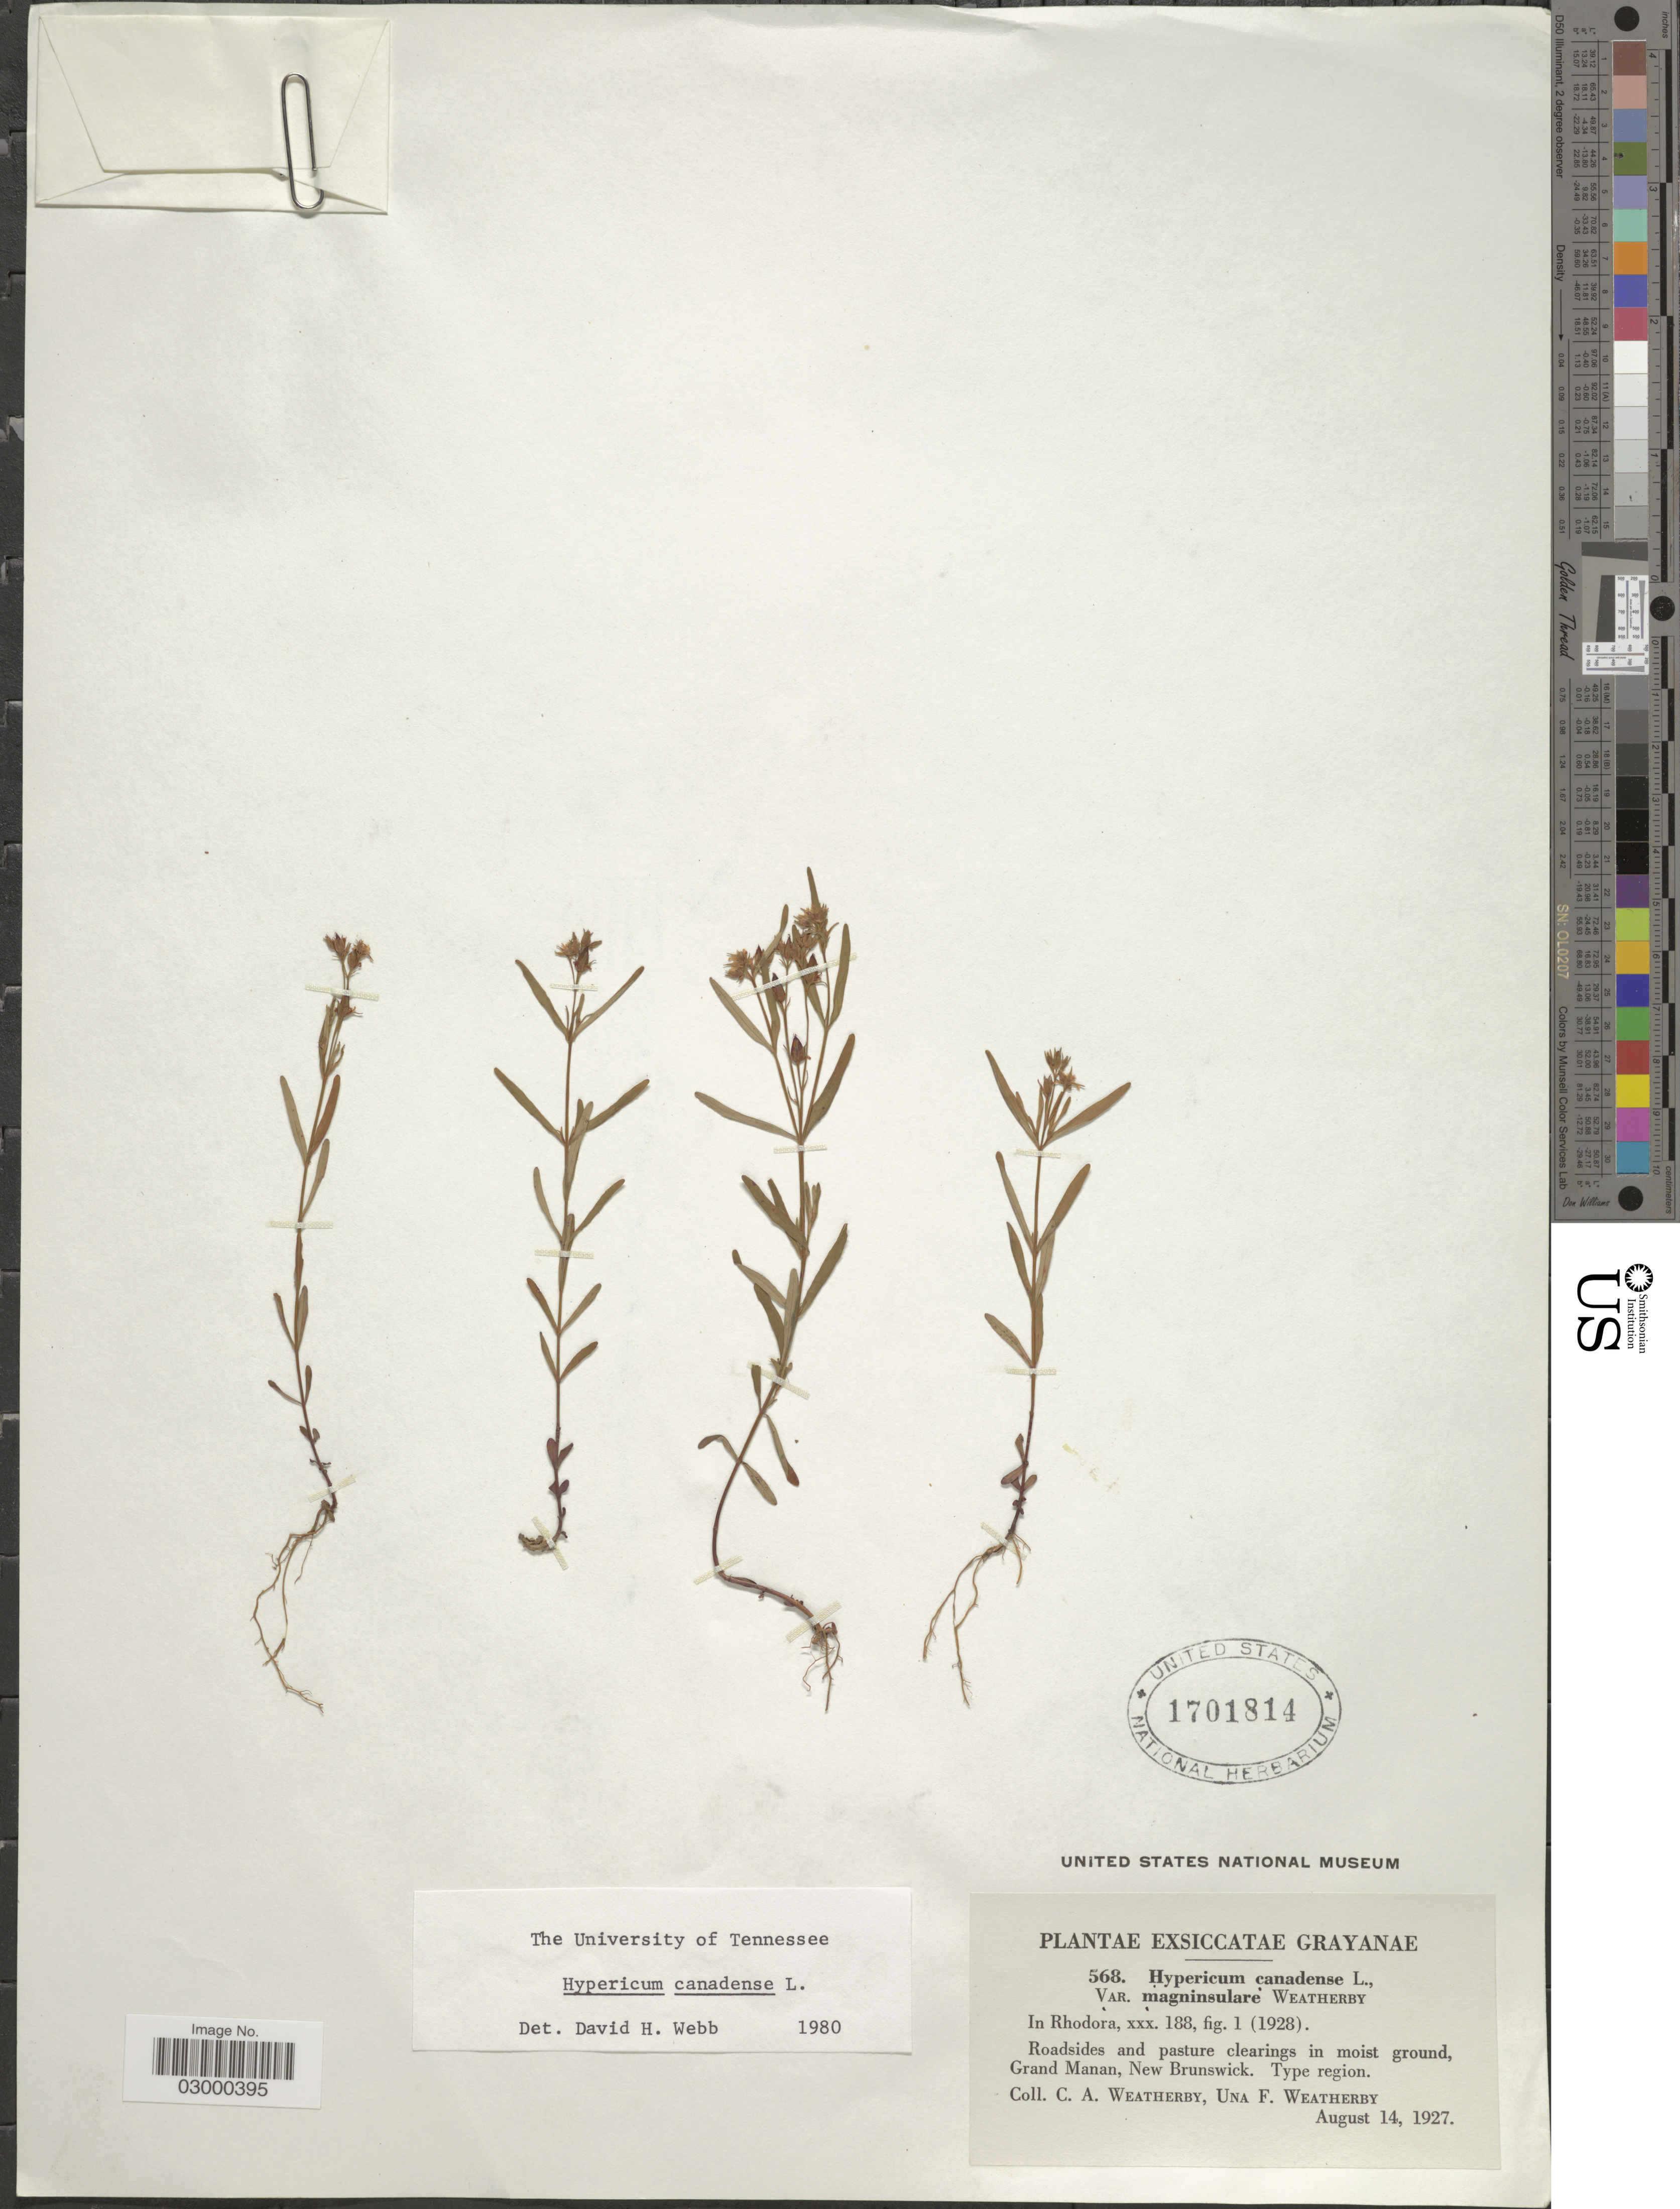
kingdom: Plantae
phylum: Tracheophyta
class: Magnoliopsida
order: Malpighiales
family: Hypericaceae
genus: Hypericum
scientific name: Hypericum canadense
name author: L.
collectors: C. A. Weatherby & U. Weatherby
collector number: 568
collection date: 1927-08-14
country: Canada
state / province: New Brunswick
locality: Roadsides and pasture clearings in moist ground, Grand Manan.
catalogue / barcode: US 1701814